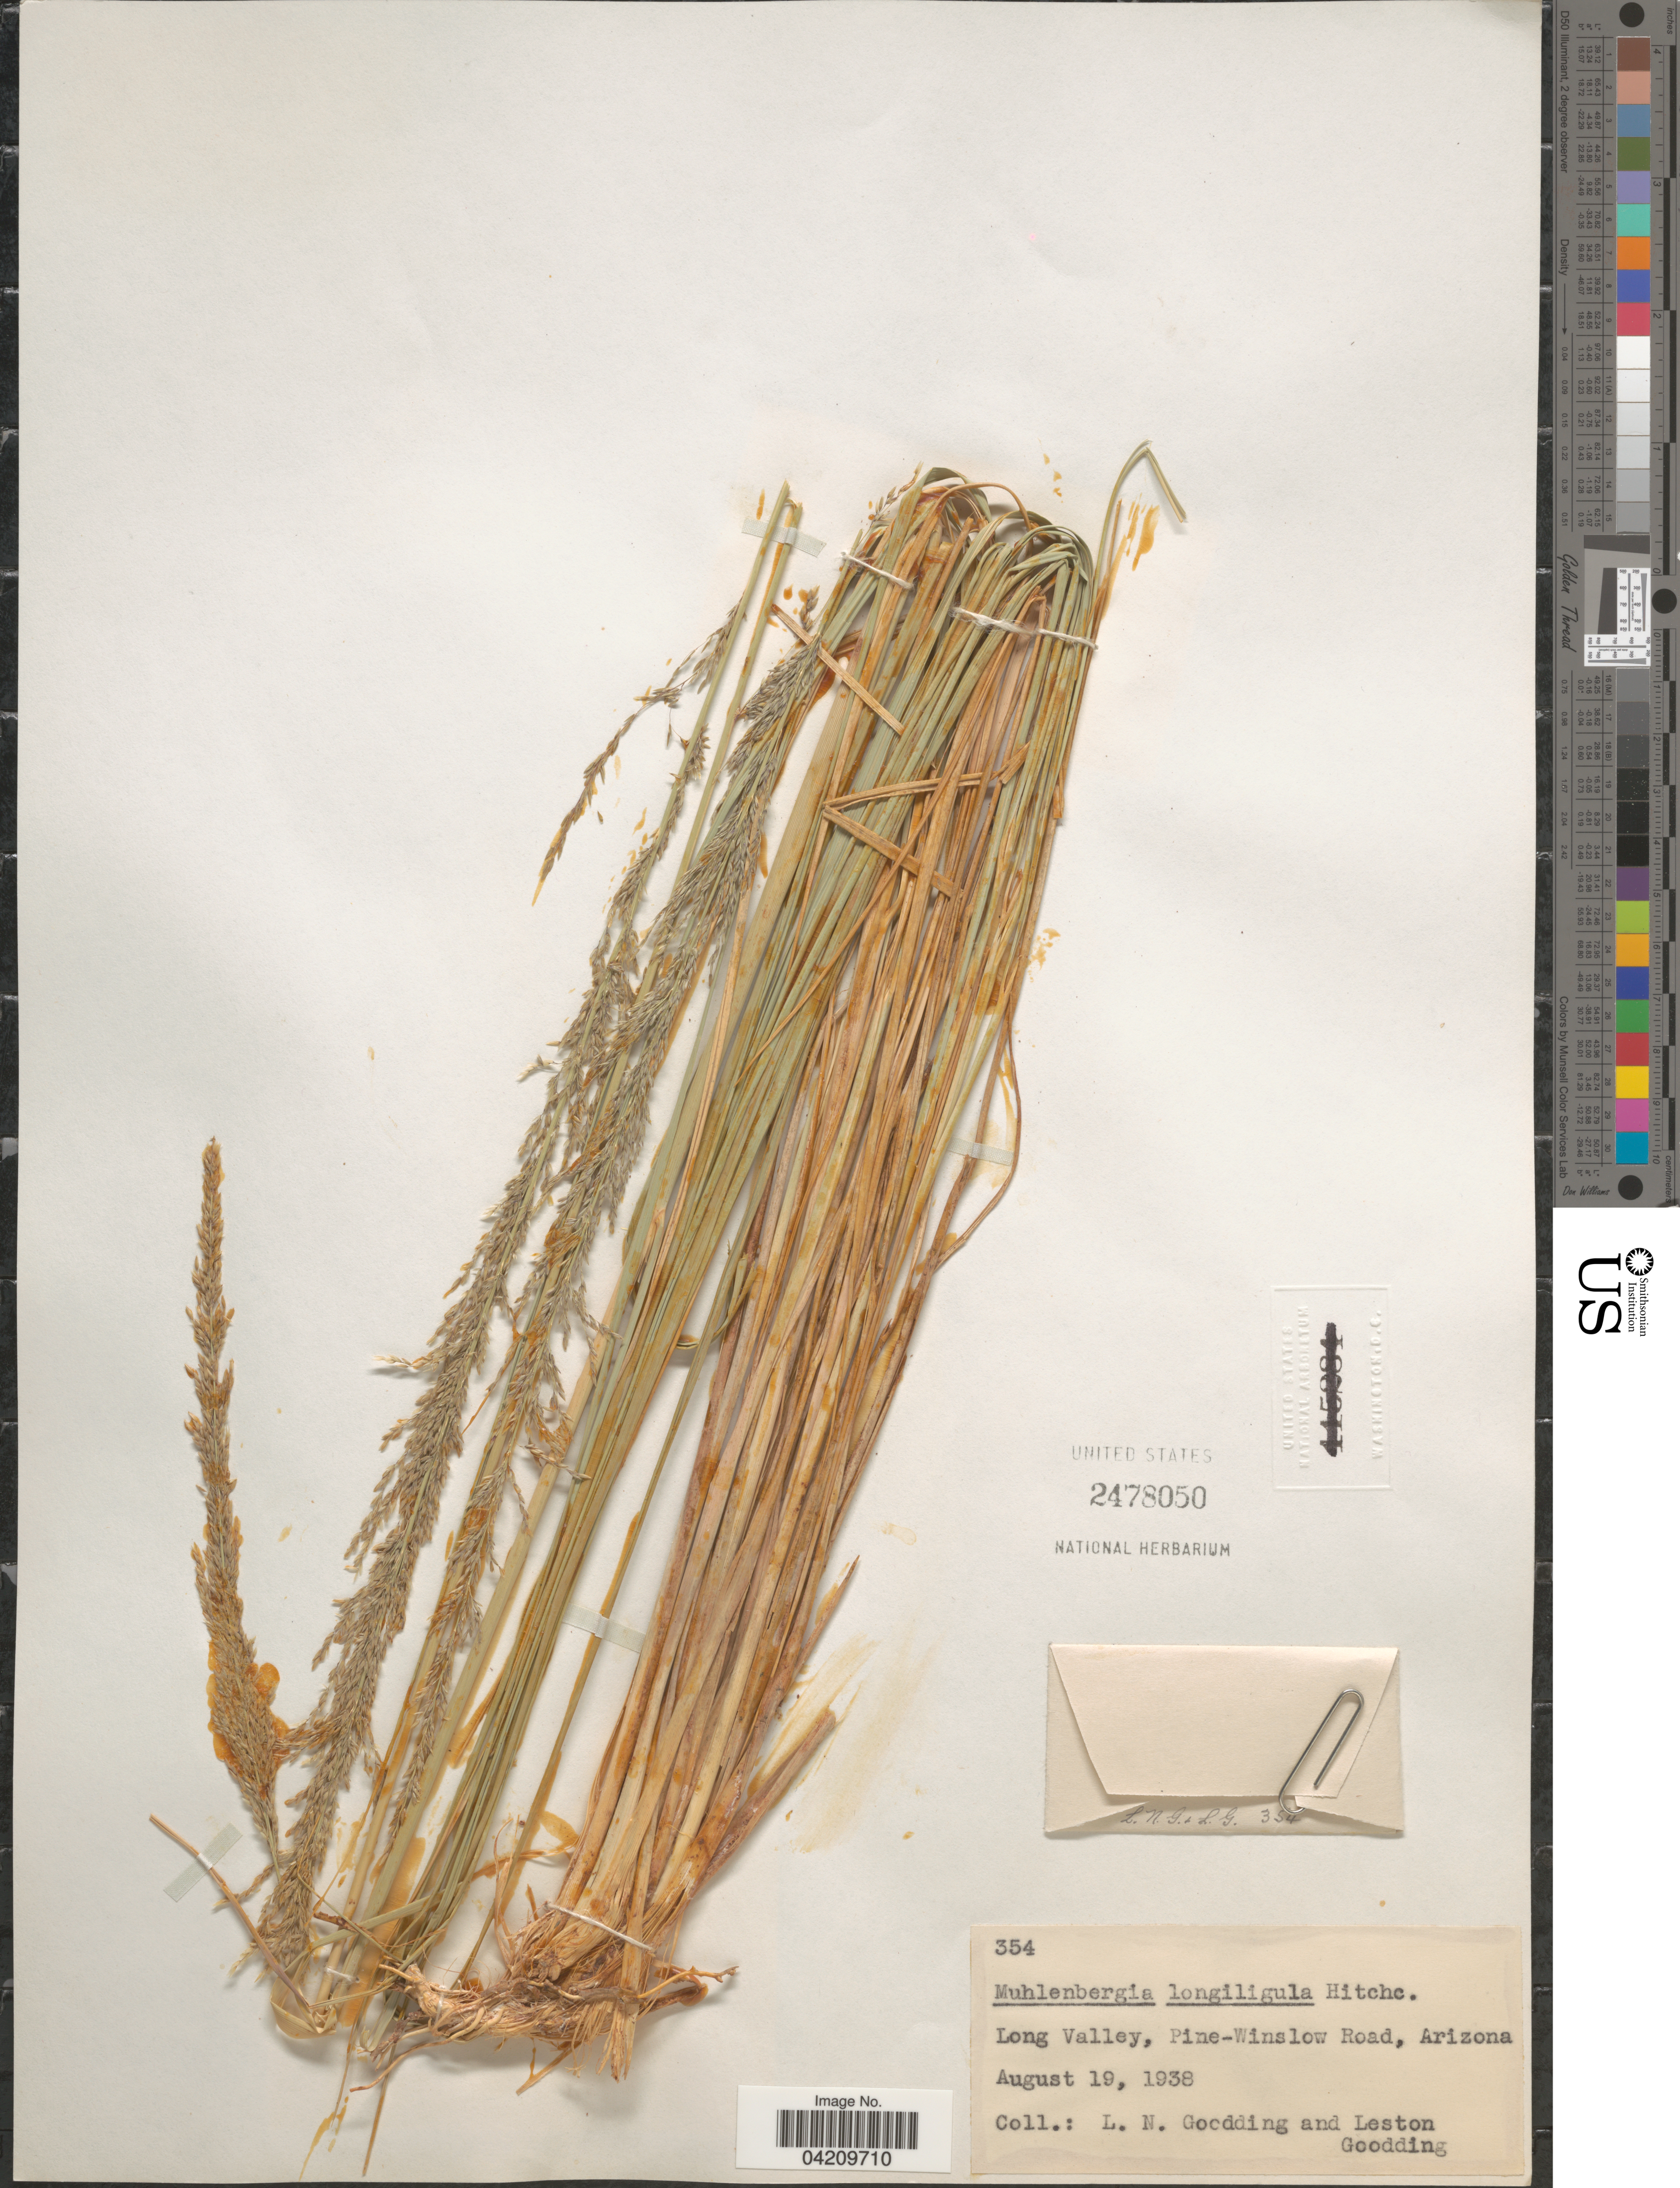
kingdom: Plantae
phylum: Tracheophyta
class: Liliopsida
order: Poales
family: Poaceae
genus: Muhlenbergia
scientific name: Muhlenbergia longiligula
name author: Hitchc.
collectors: L. N. Goodding & L. Goodding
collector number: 354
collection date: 1938-08-19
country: United States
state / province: Arizona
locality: Long Valley, Pine-Winslow Road.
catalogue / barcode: US 2478050